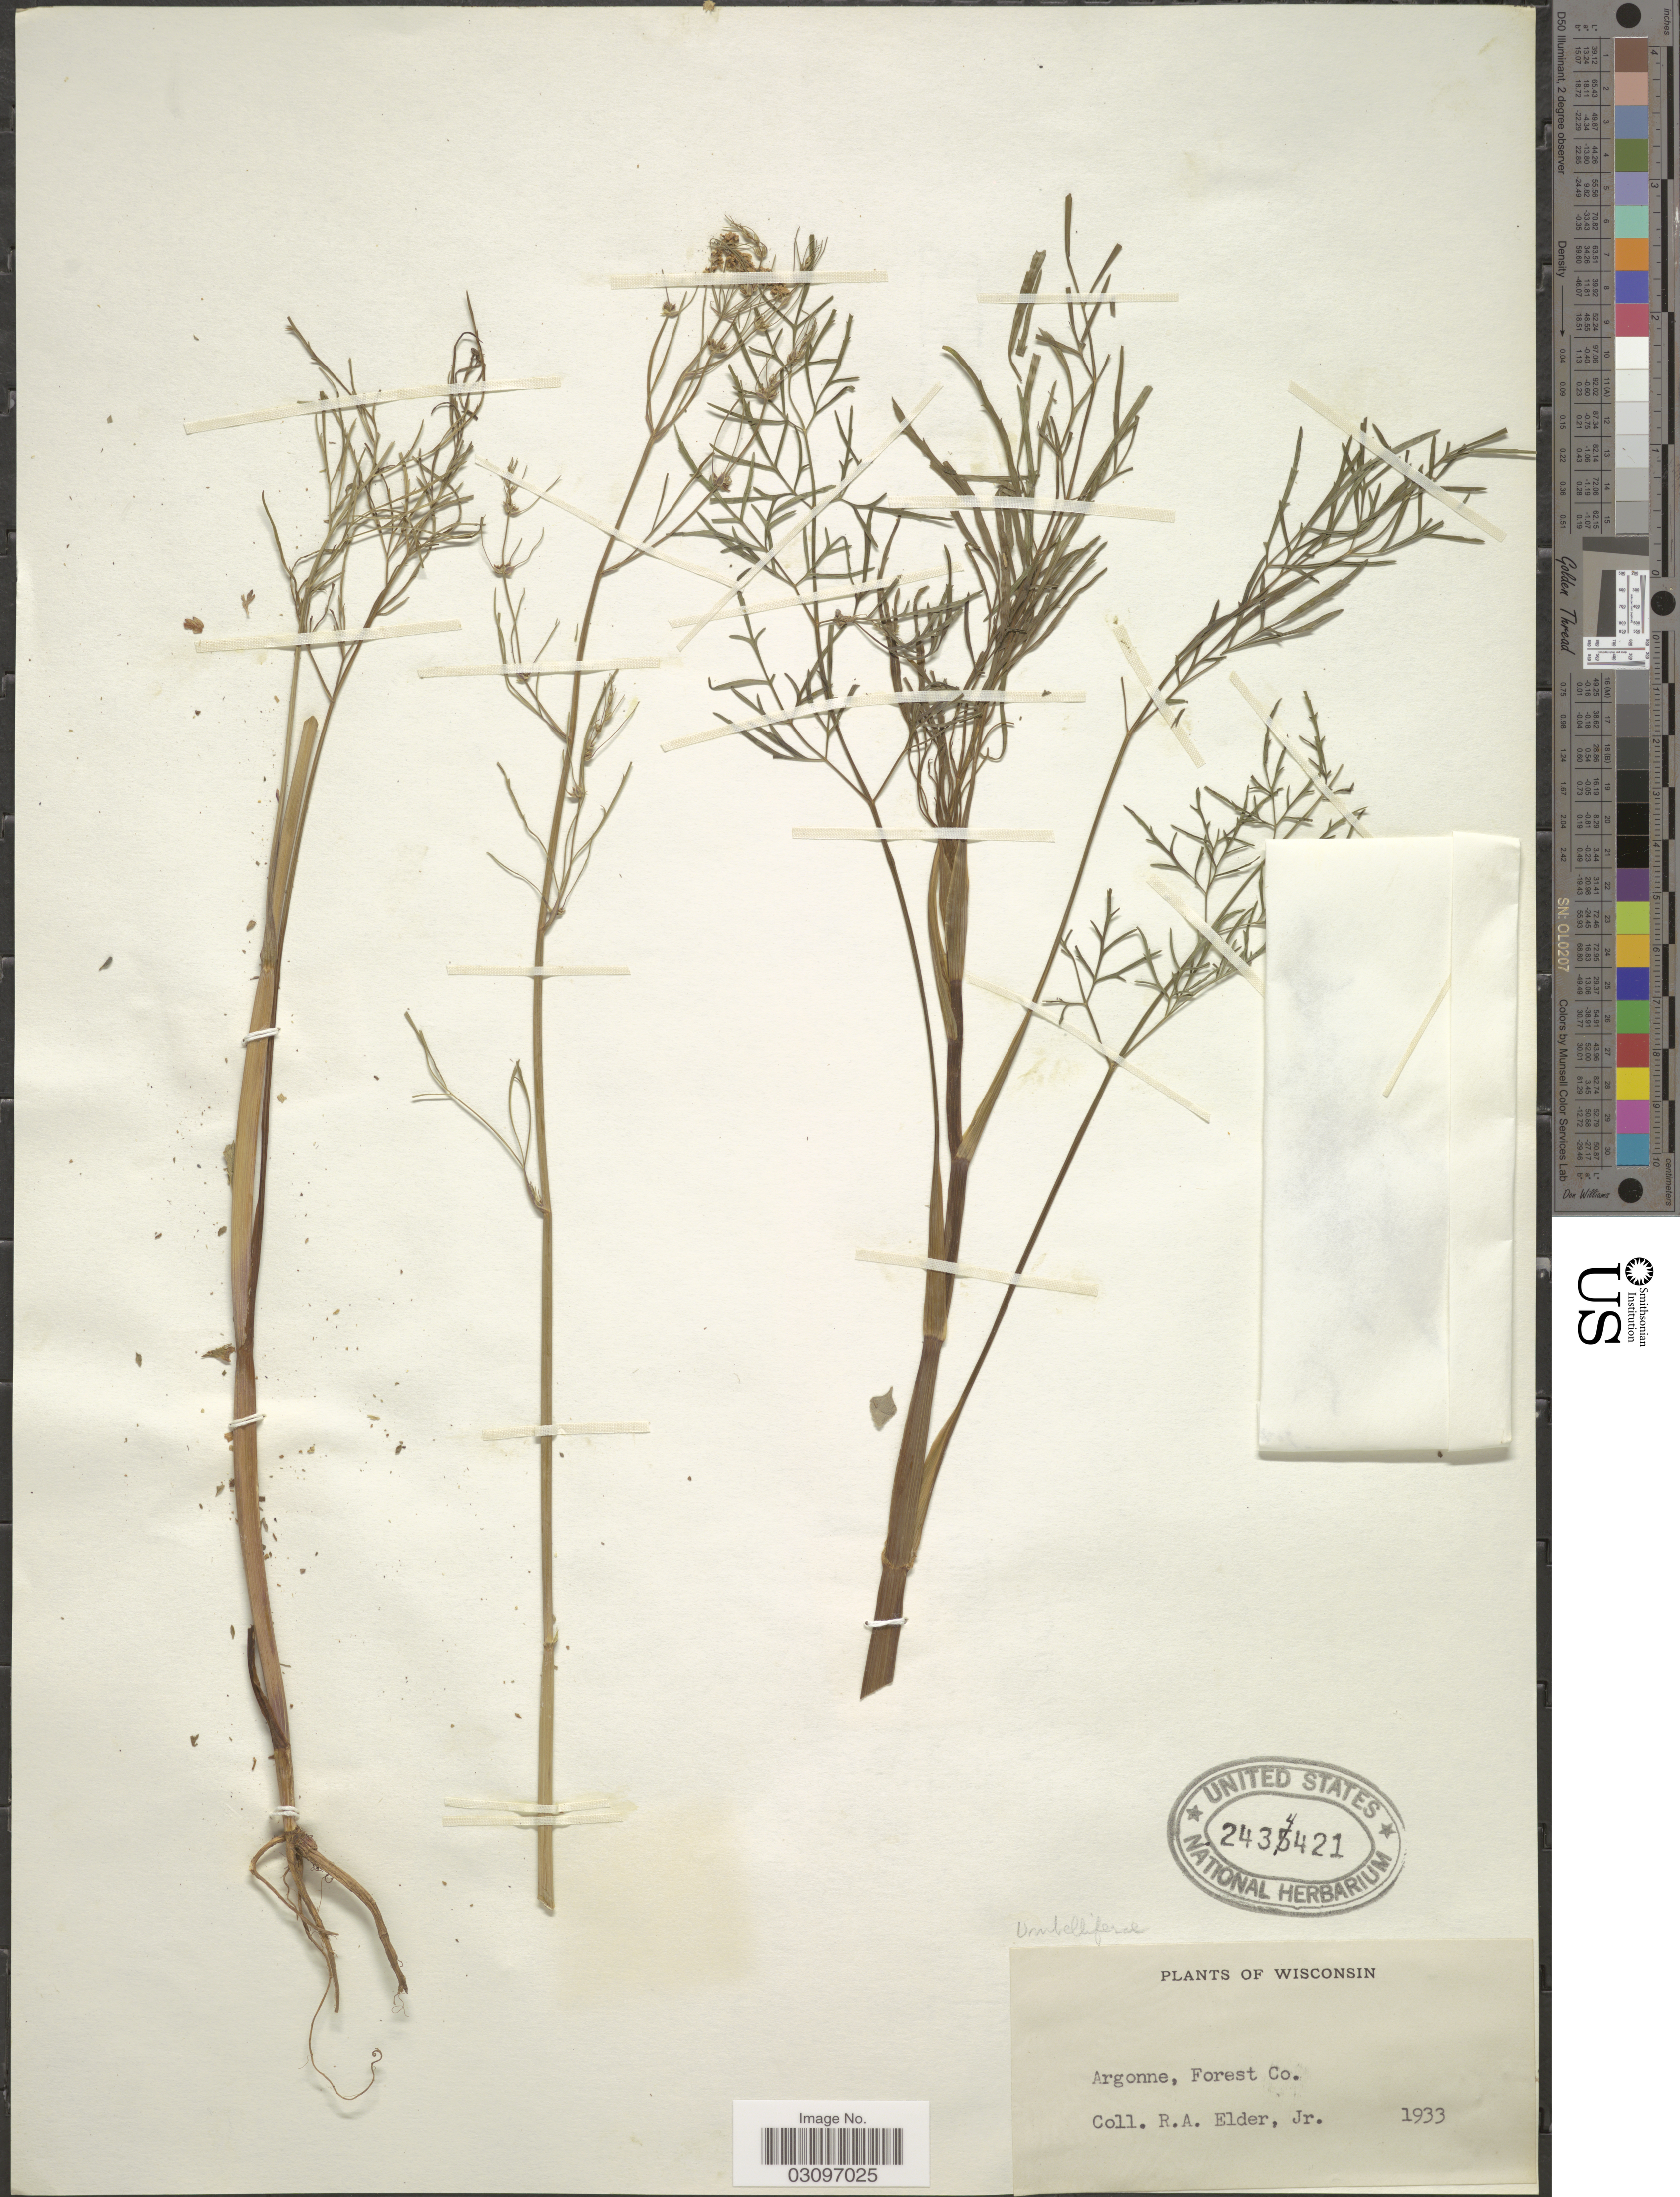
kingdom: Plantae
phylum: Tracheophyta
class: Magnoliopsida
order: Apiales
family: Apiaceae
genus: Cicuta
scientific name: Cicuta bulbifera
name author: L.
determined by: Nee, Michael H.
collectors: R. Elder Jr.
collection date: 1933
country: United States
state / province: Wisconsin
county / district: Forest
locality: Argonne.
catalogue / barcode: US 2434421